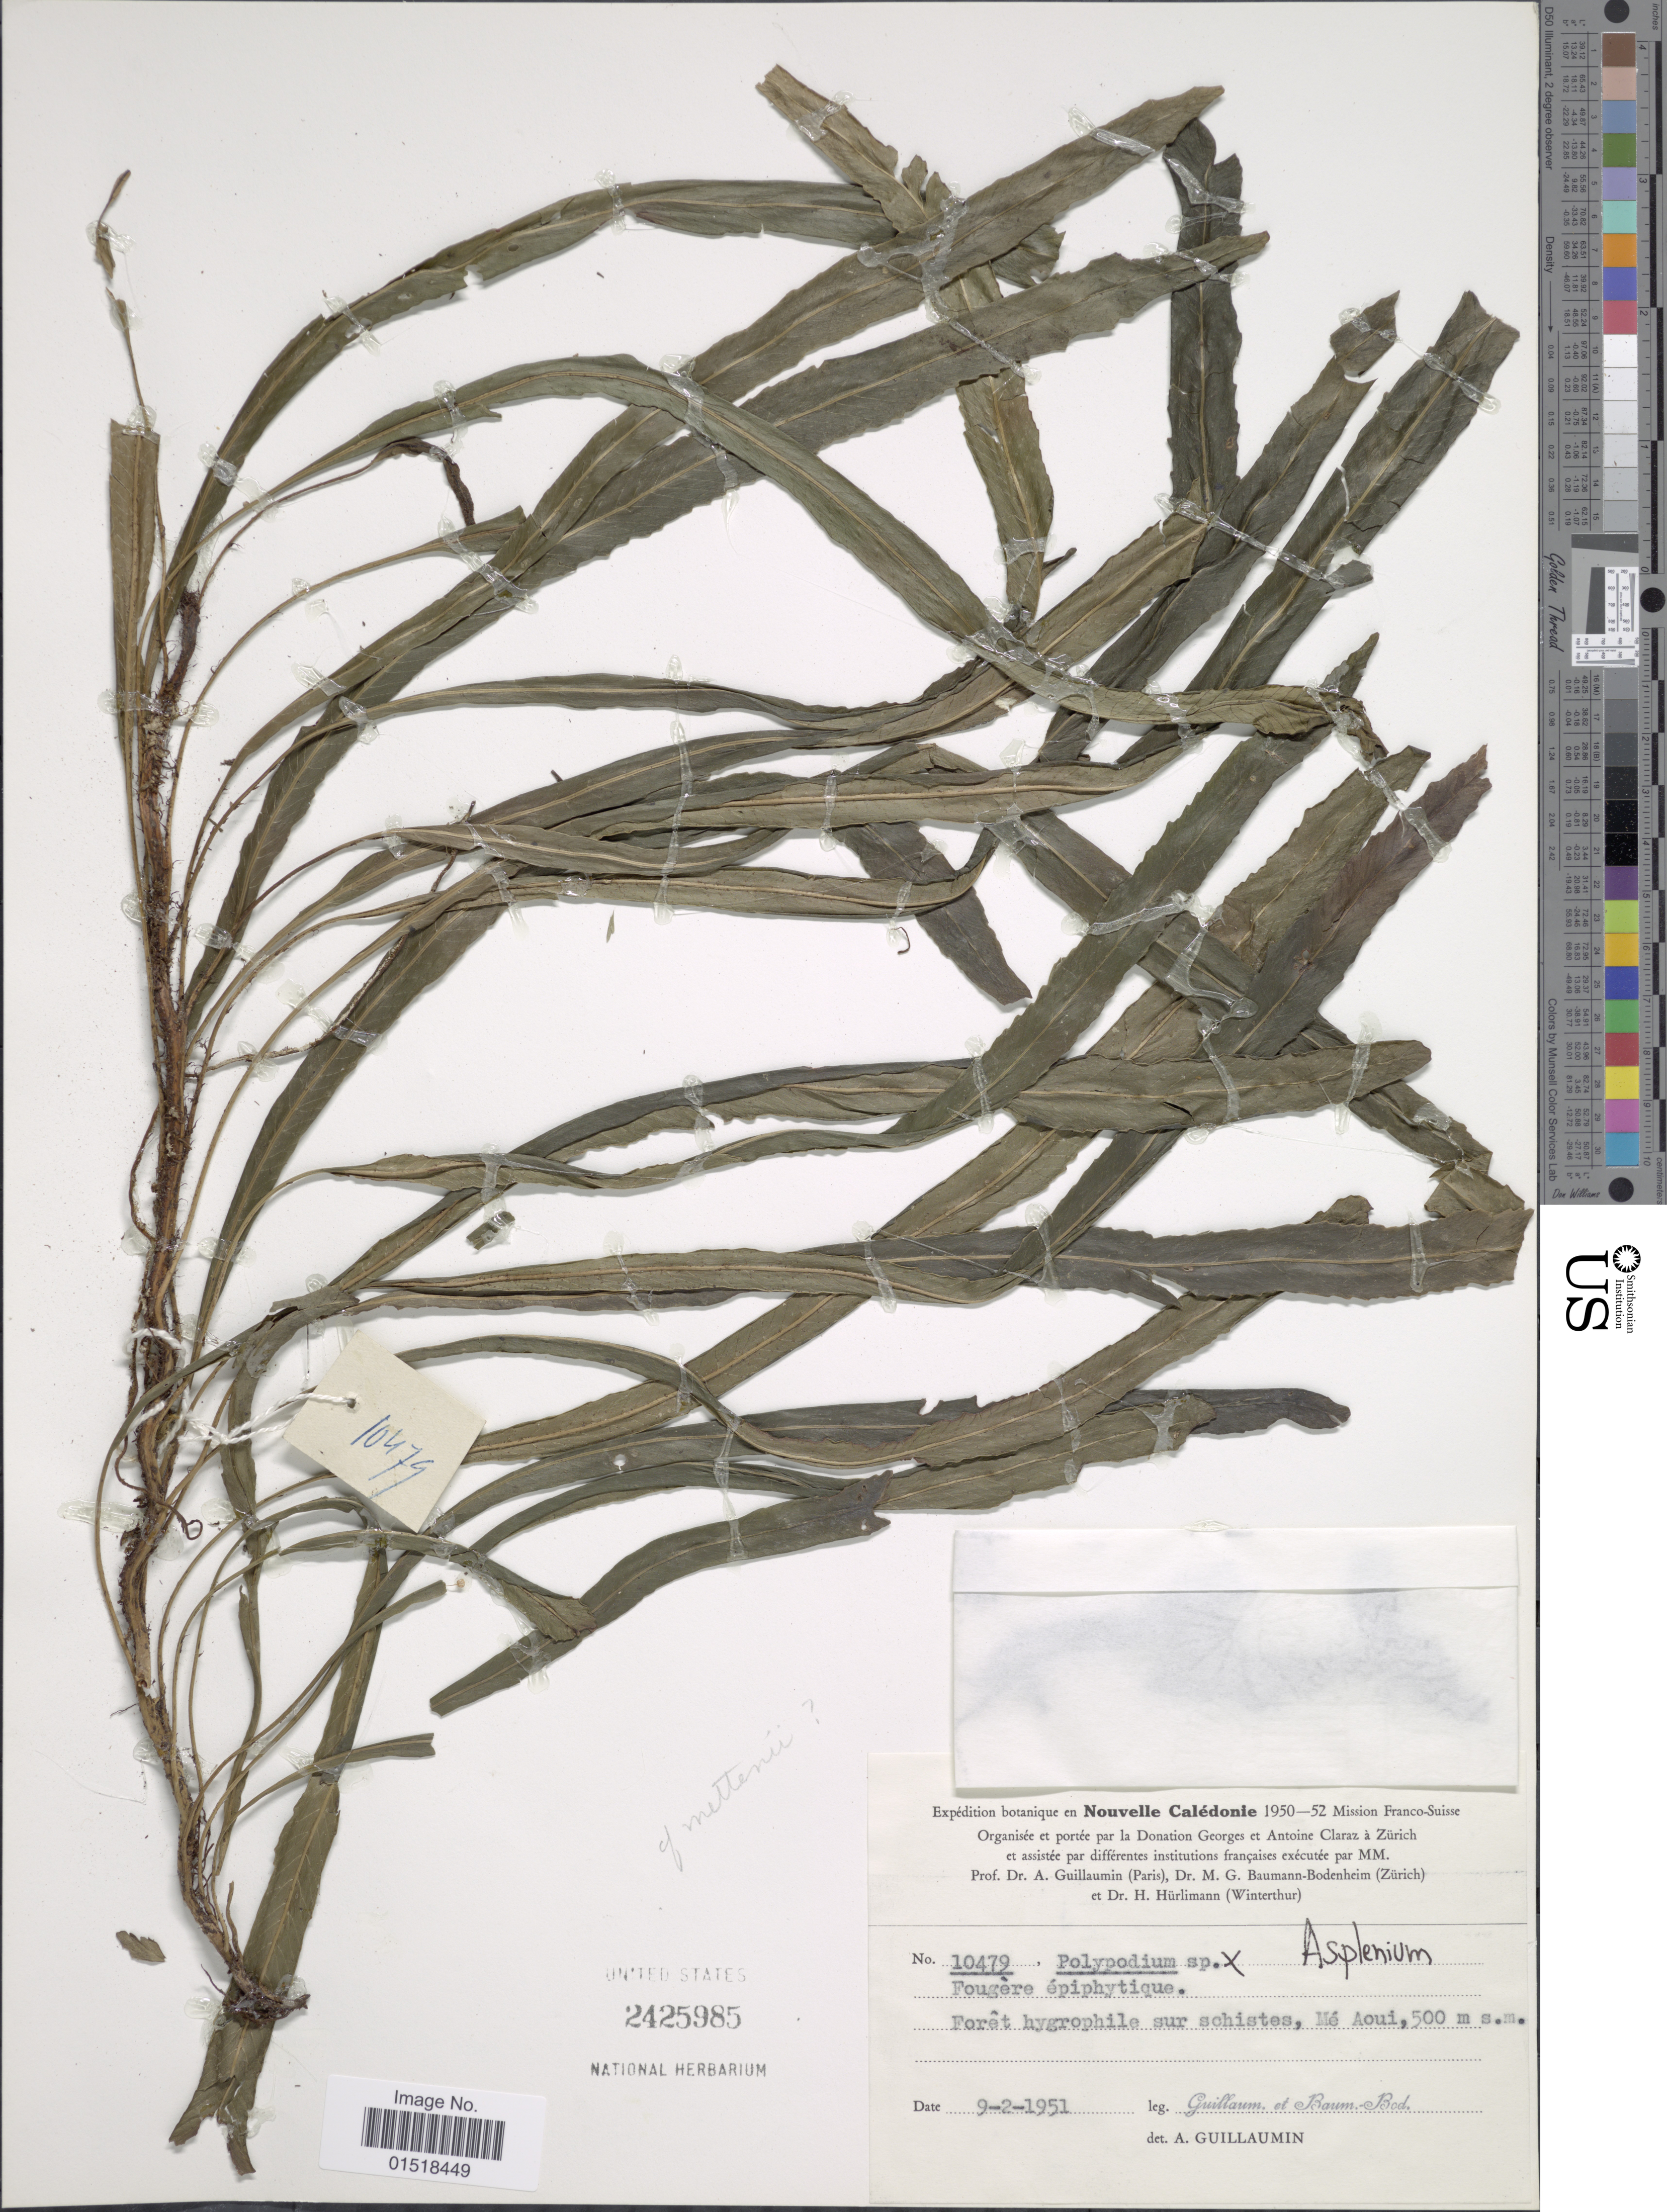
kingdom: Plantae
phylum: Tracheophyta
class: Polypodiopsida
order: Polypodiales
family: Aspleniaceae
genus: Asplenium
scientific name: Asplenium sp.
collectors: A. Guillaumin & M. G. Baumann-Bodenheim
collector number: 10479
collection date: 1951-02-09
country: New Caledonia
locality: Forêt hygrophile sur schistes, Mé Aoui.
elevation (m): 500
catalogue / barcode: US 2425985